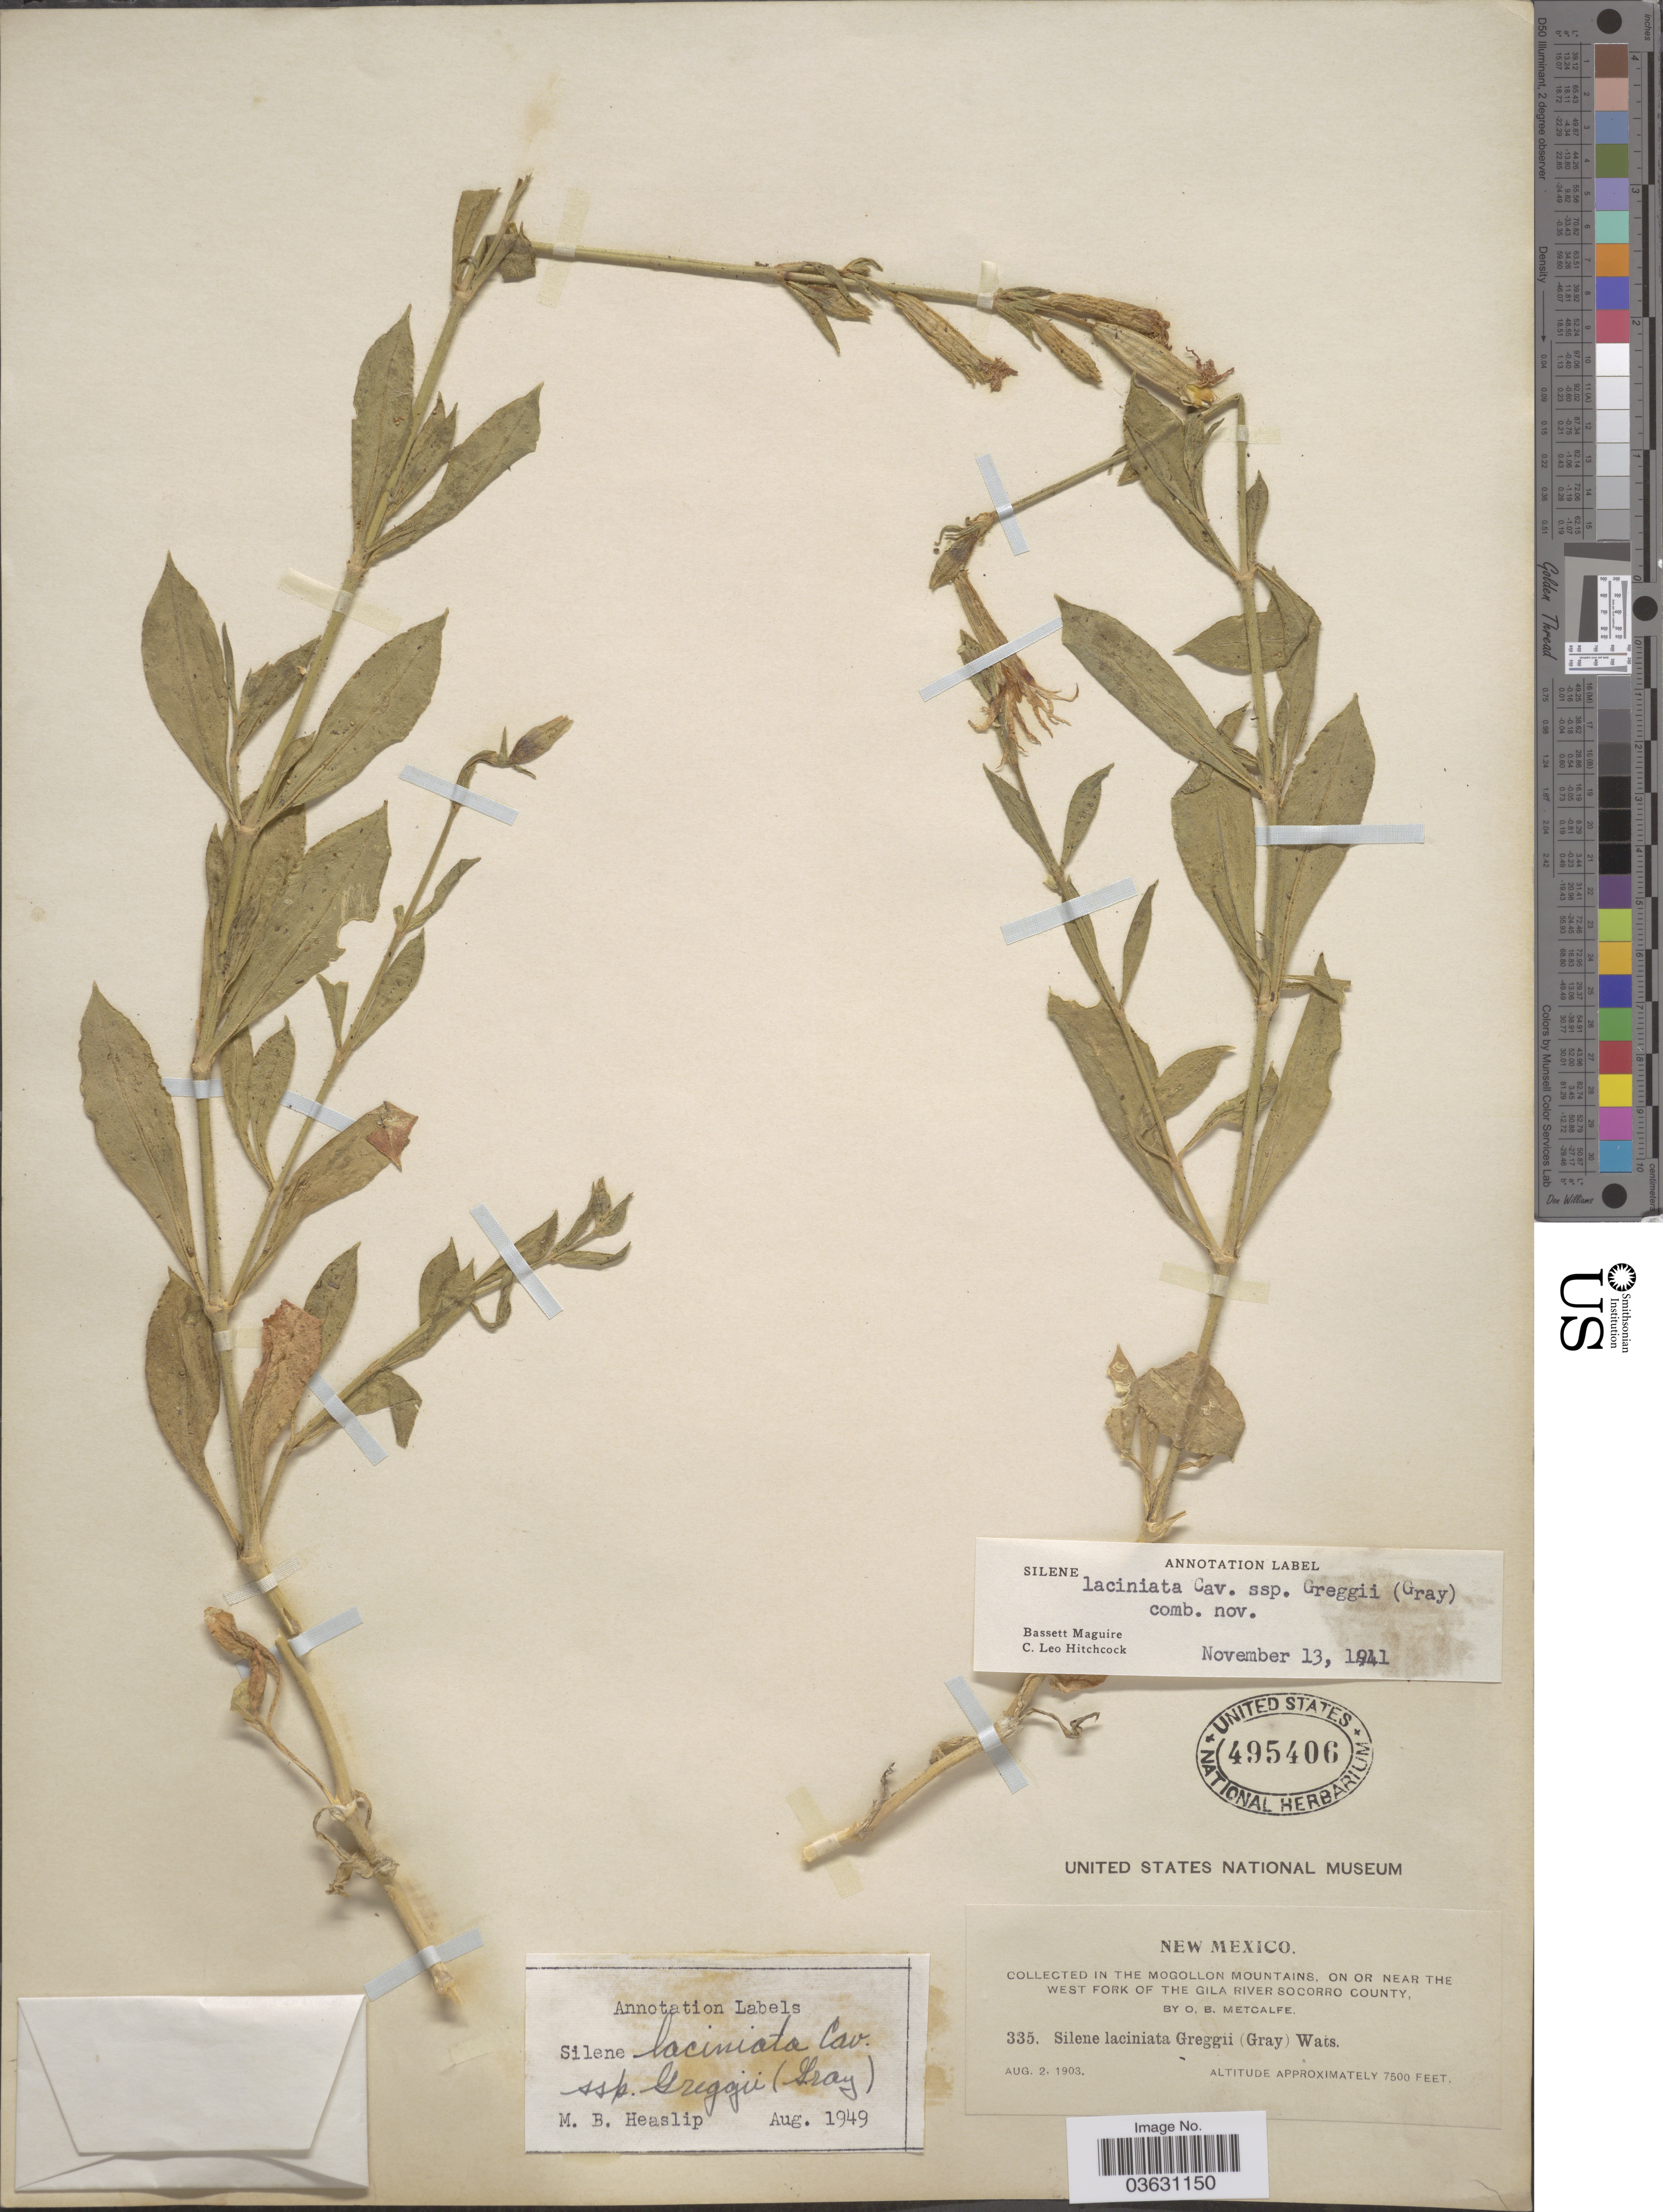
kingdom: Plantae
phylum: Tracheophyta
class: Magnoliopsida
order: Caryophyllales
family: Caryophyllaceae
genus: Silene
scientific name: Silene laciniata subsp. greggii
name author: (A. Gray) C.L. Hitchc. & Maguire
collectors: O. B. Metcalfe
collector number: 335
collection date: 1903-08-02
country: United States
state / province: New Mexico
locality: In the Mogollon Mountains, on or near the West Fork of the Gila River Socorro County.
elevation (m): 2286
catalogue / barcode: US 495406